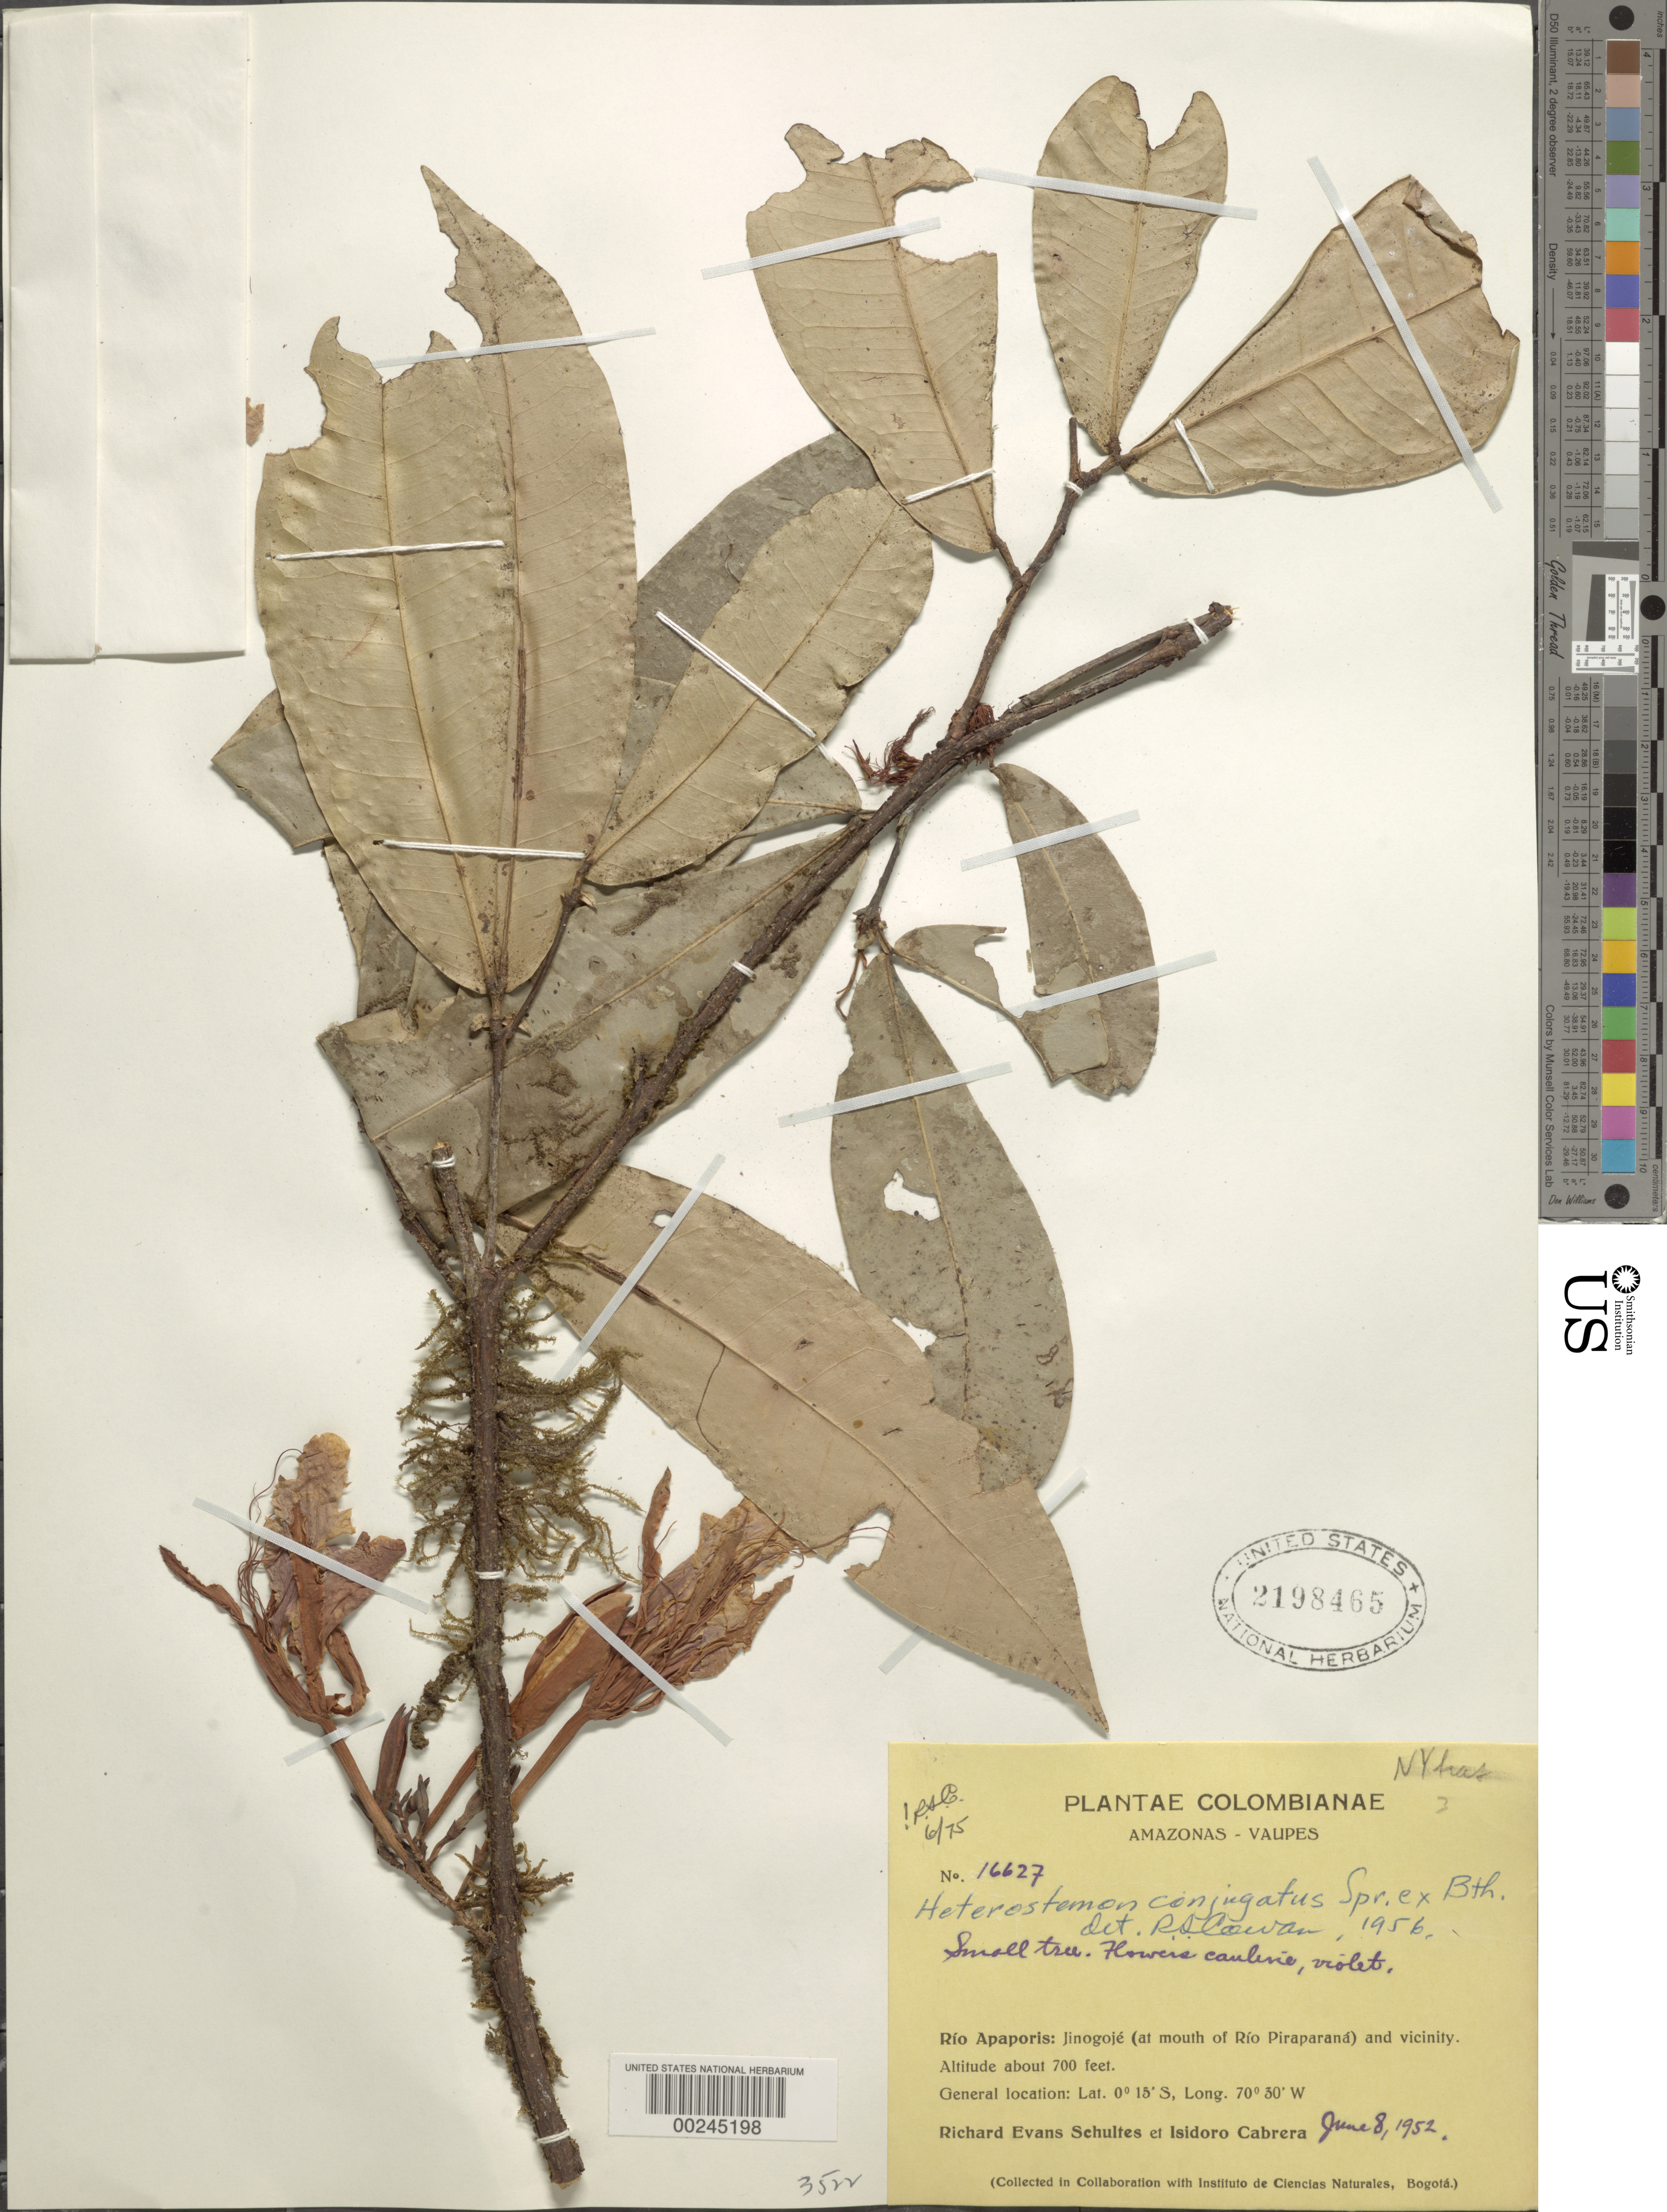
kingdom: Plantae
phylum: Tracheophyta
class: Magnoliopsida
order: Fabales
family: Fabaceae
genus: Heterostemon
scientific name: Heterostemon conjugatus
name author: Spruce ex Benth.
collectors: R. E. Schultes & I. Cabrera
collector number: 16627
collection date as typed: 08 Jun 1952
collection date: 1952-06-08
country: Colombia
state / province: Amazônas / Vaupés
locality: Rio Apaporis: Jinogojé (at mouth of Rio Piraparana) and vicinity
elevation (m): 213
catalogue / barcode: US 2198465